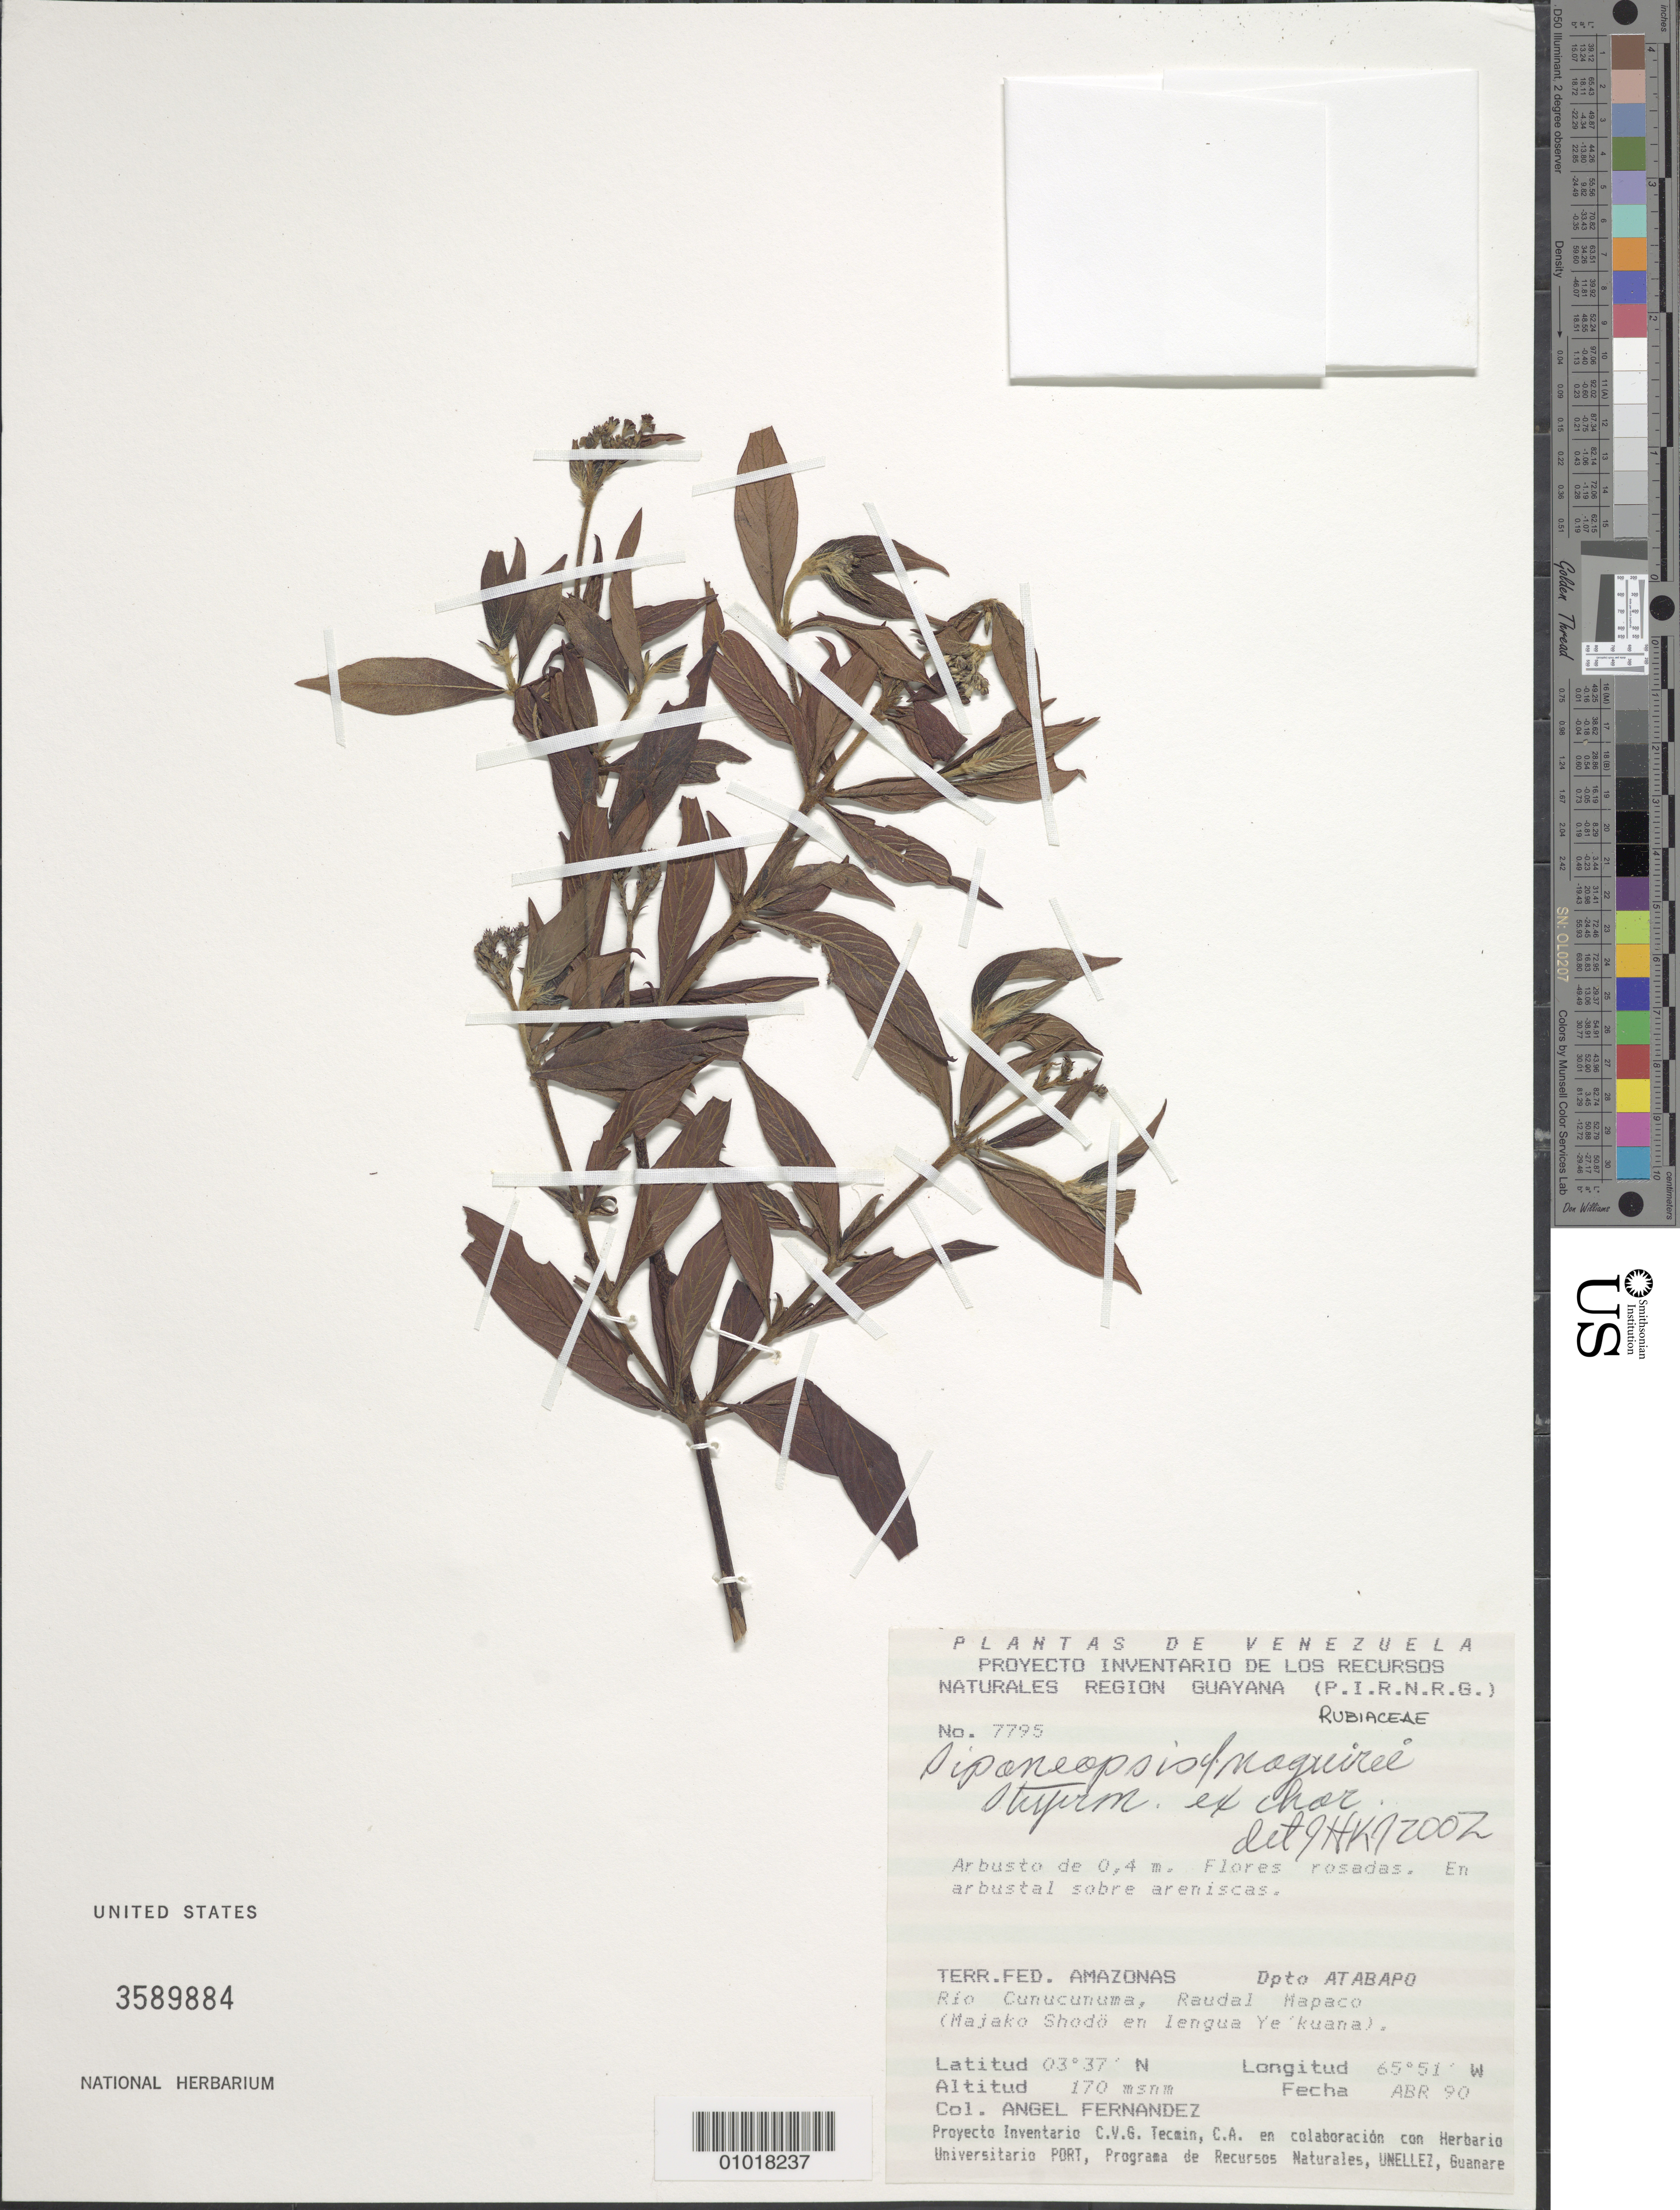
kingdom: Plantae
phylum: Tracheophyta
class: Magnoliopsida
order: Gentianales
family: Rubiaceae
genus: Sipaneopsis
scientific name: Sipaneopsis maguirei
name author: Steyerm.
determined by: Kirkbride, J. H.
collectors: A. Fernández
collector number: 7795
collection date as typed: Apr-90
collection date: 1990-04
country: Venezuela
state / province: Amazonas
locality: Río cunucunuma, Raudal Mapaco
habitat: Arbustal sobre areniscas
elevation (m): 170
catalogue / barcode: US 3589884